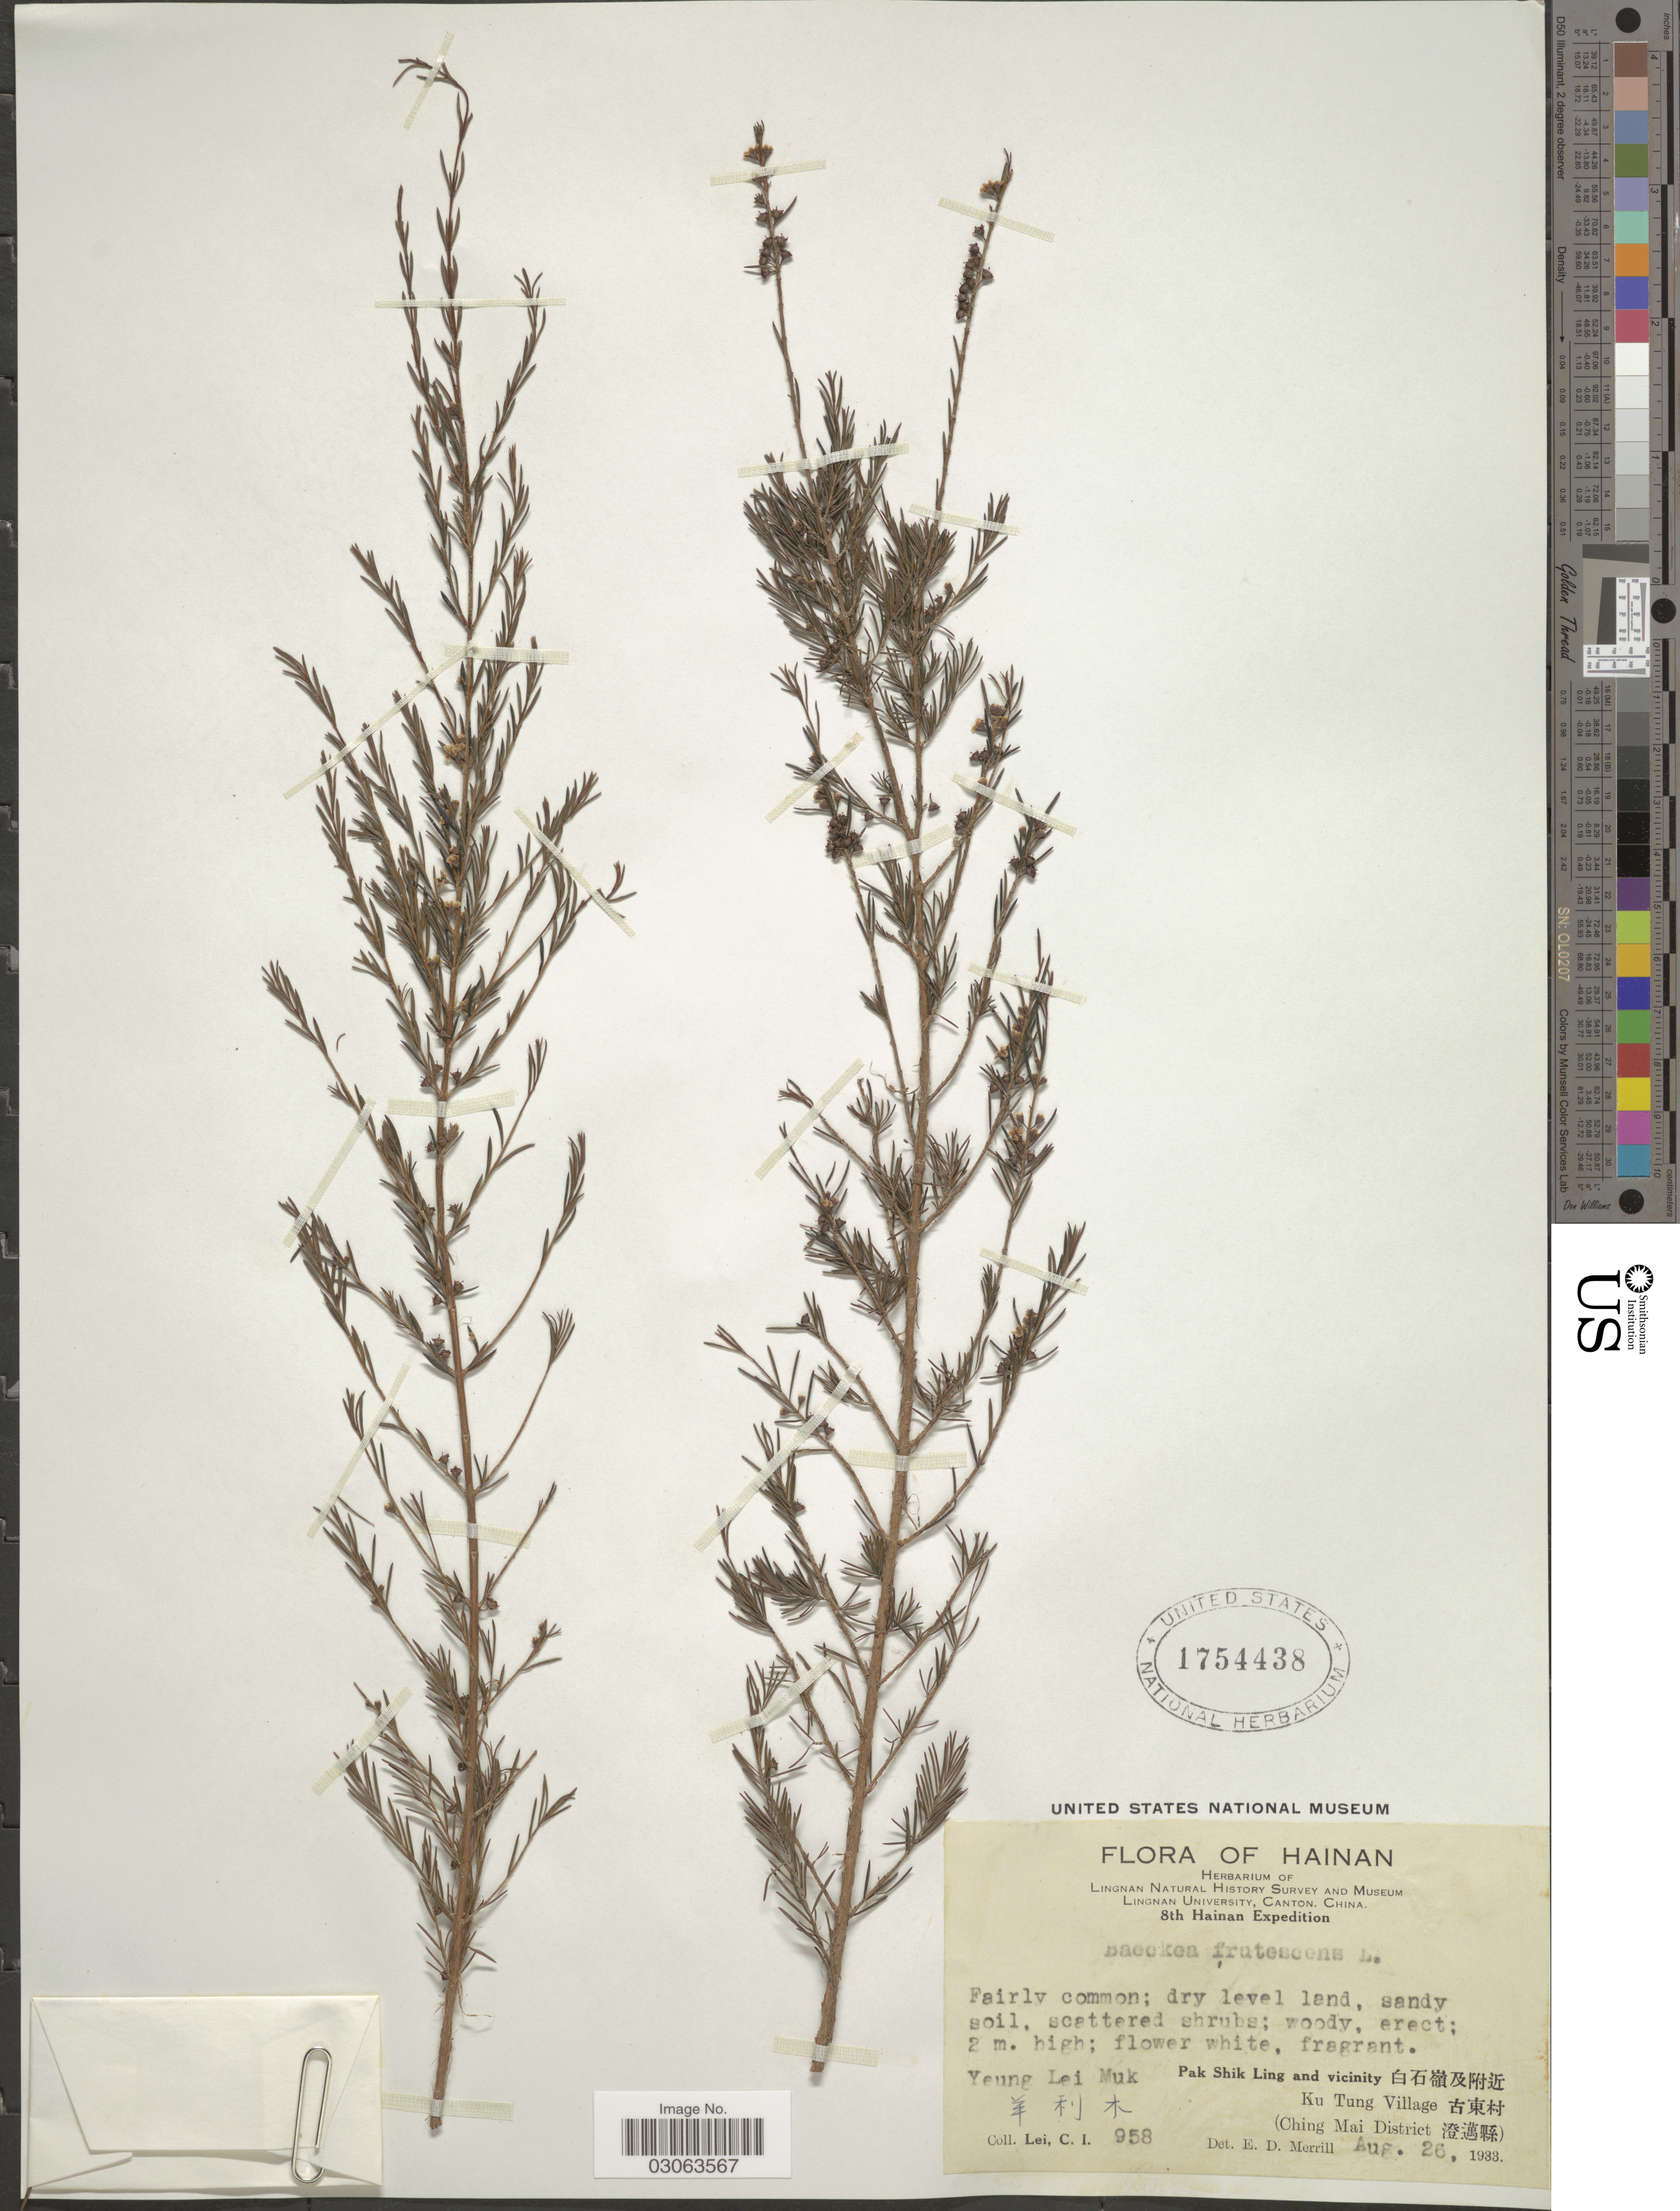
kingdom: Plantae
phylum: Tracheophyta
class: Magnoliopsida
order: Myrtales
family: Myrtaceae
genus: Baeckea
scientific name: Baeckea frutescens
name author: L.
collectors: C. I. Lei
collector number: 958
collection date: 1933-08-26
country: China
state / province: Hainan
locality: Yeung Lei Muk. Pak Shik Ling and vicinity. Ku Tung Village (Ching Mai District).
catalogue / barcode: US 1754438